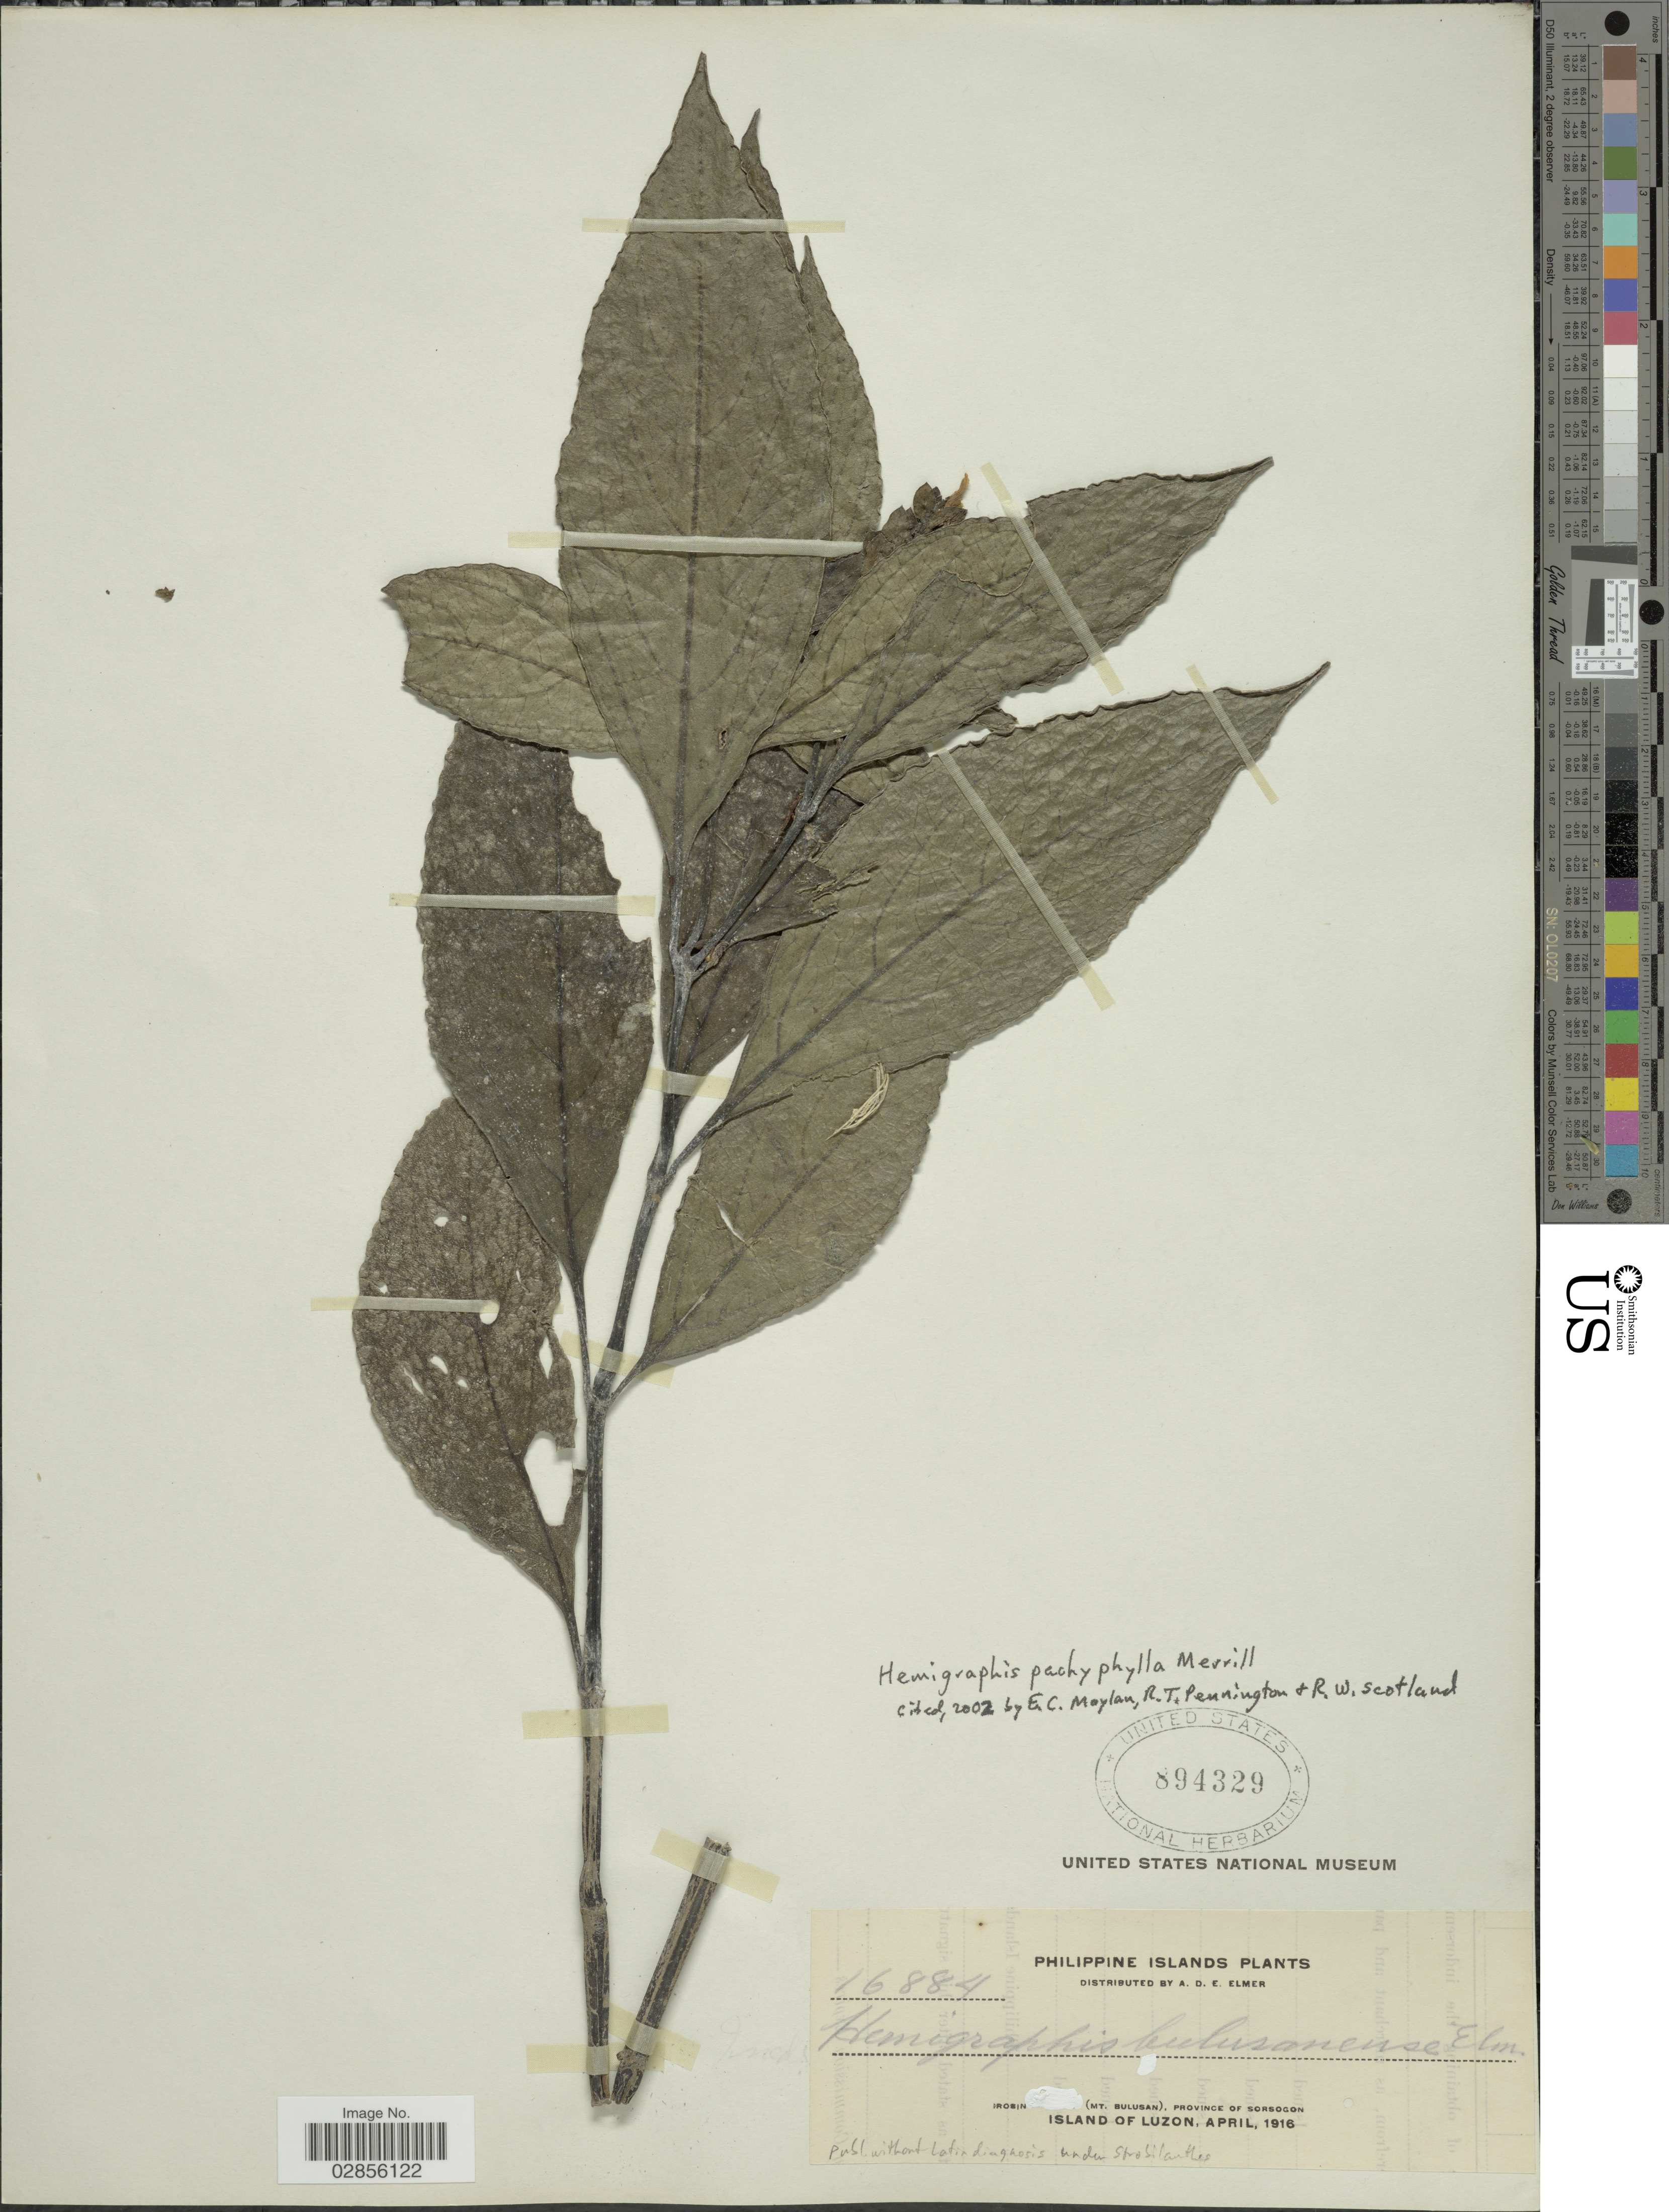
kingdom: Plantae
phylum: Tracheophyta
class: Magnoliopsida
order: Lamiales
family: Acanthaceae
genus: Hemigraphis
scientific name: Hemigraphis pachyphylla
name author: Merr.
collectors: A. D. E. Elmer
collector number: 16884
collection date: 1916-04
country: Philippines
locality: Philippine Islands. Irosin (Mt. Bulusan), Province of Sorsogon. Island of Luzon.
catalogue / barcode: US 894329